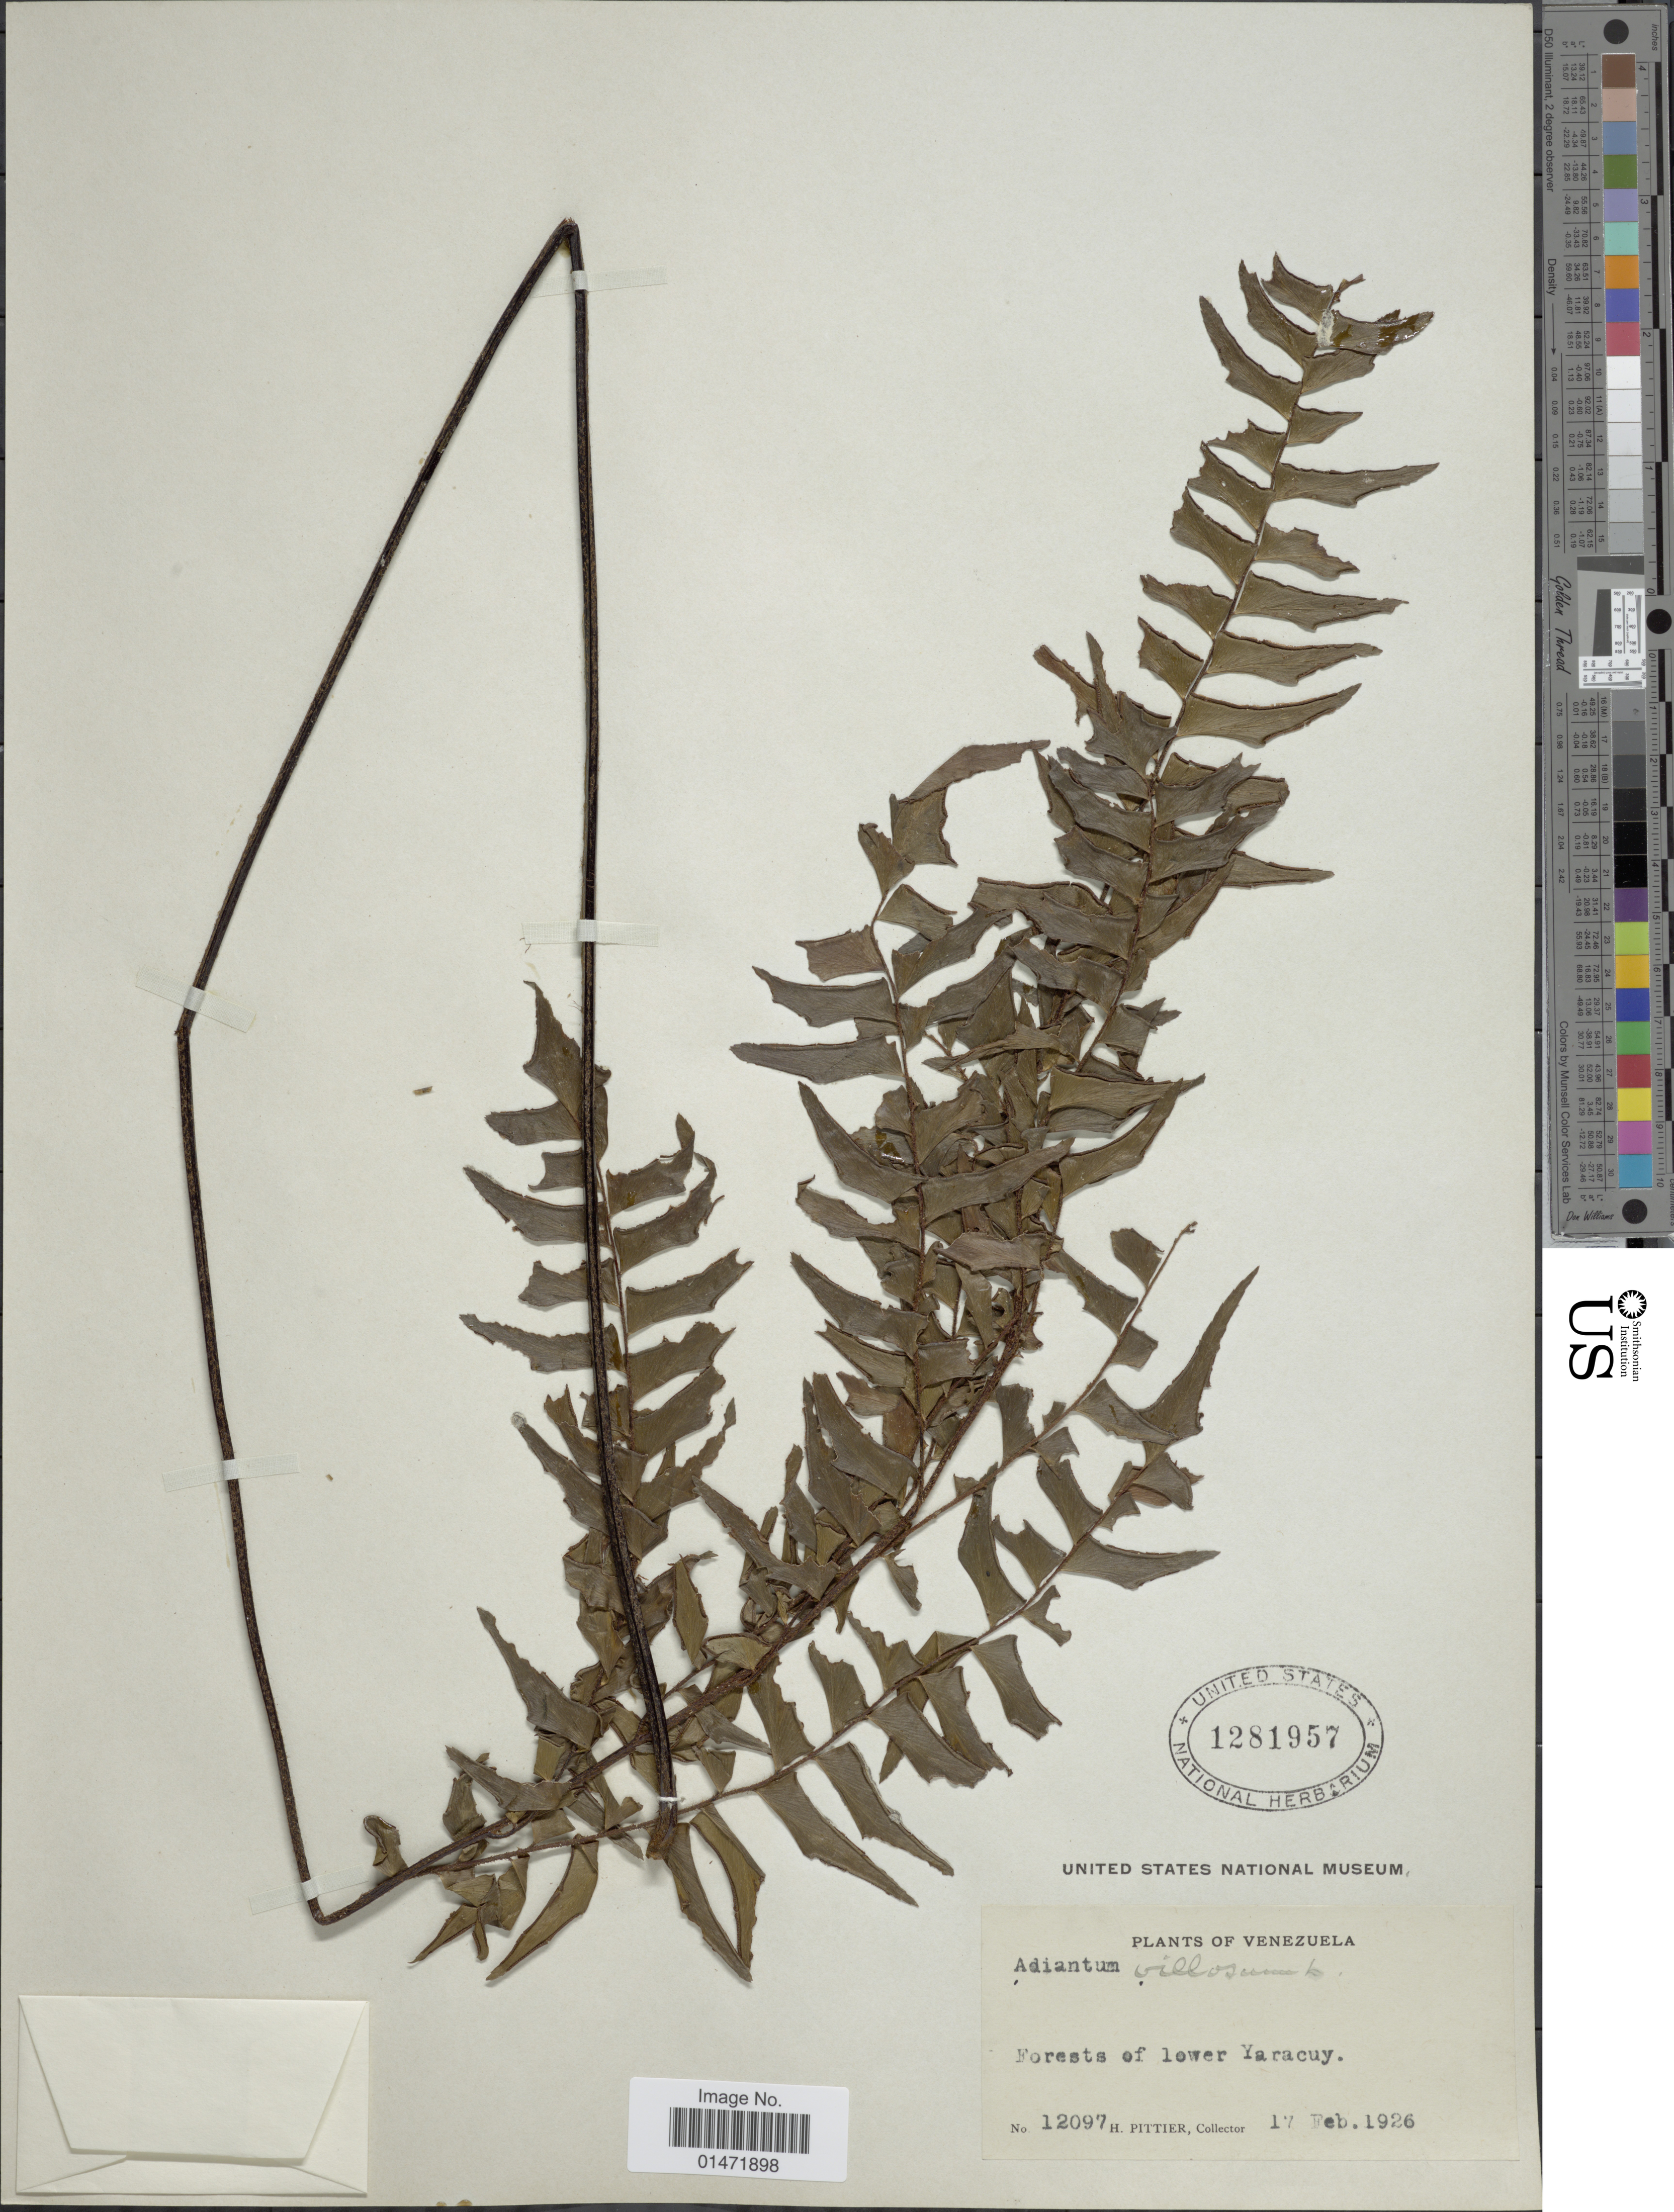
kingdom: Plantae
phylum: Tracheophyta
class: Polypodiopsida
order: Polypodiales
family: Pteridaceae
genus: Adiantum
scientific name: Adiantum villosum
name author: L.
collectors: H. F. Pittier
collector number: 12097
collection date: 1926-02-17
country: Venezuela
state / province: Yaracuy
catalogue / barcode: US 1281957